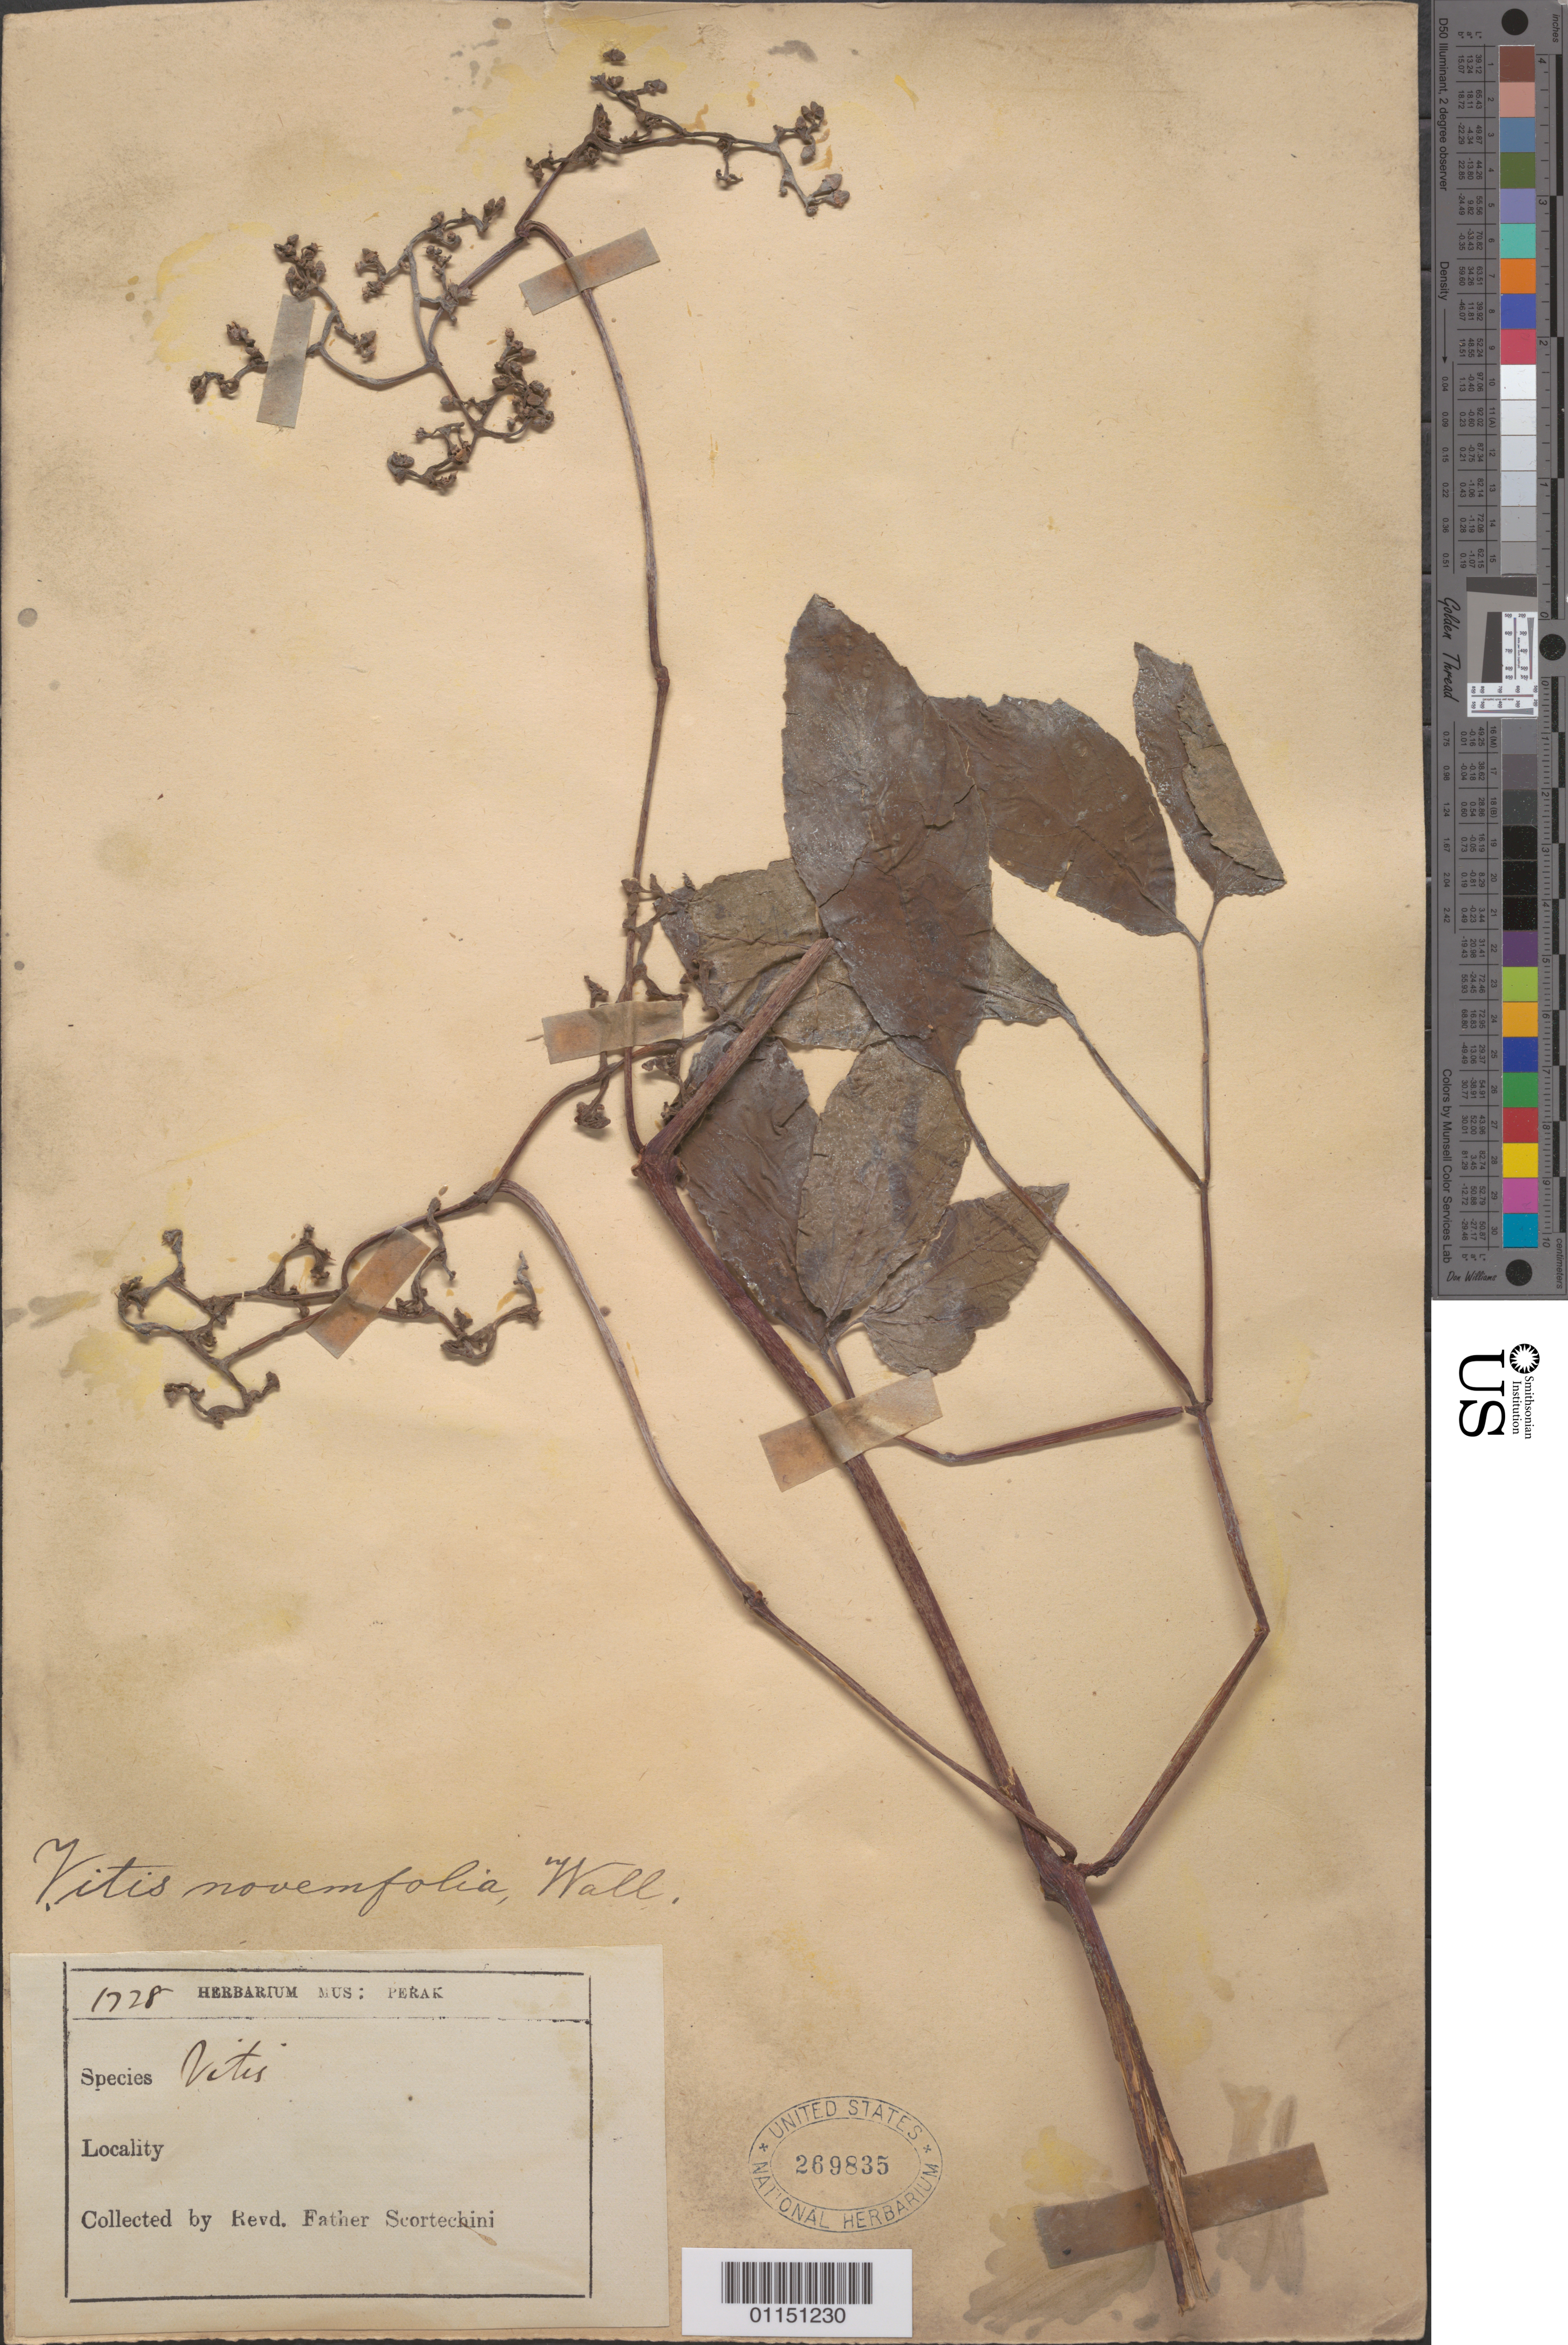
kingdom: Plantae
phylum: Tracheophyta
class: Magnoliopsida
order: Vitales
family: Vitaceae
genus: Cayratia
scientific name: Cayratia novemfolia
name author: Burkill ex Suess.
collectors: Fr. Scortechini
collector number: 1728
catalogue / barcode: US 269835